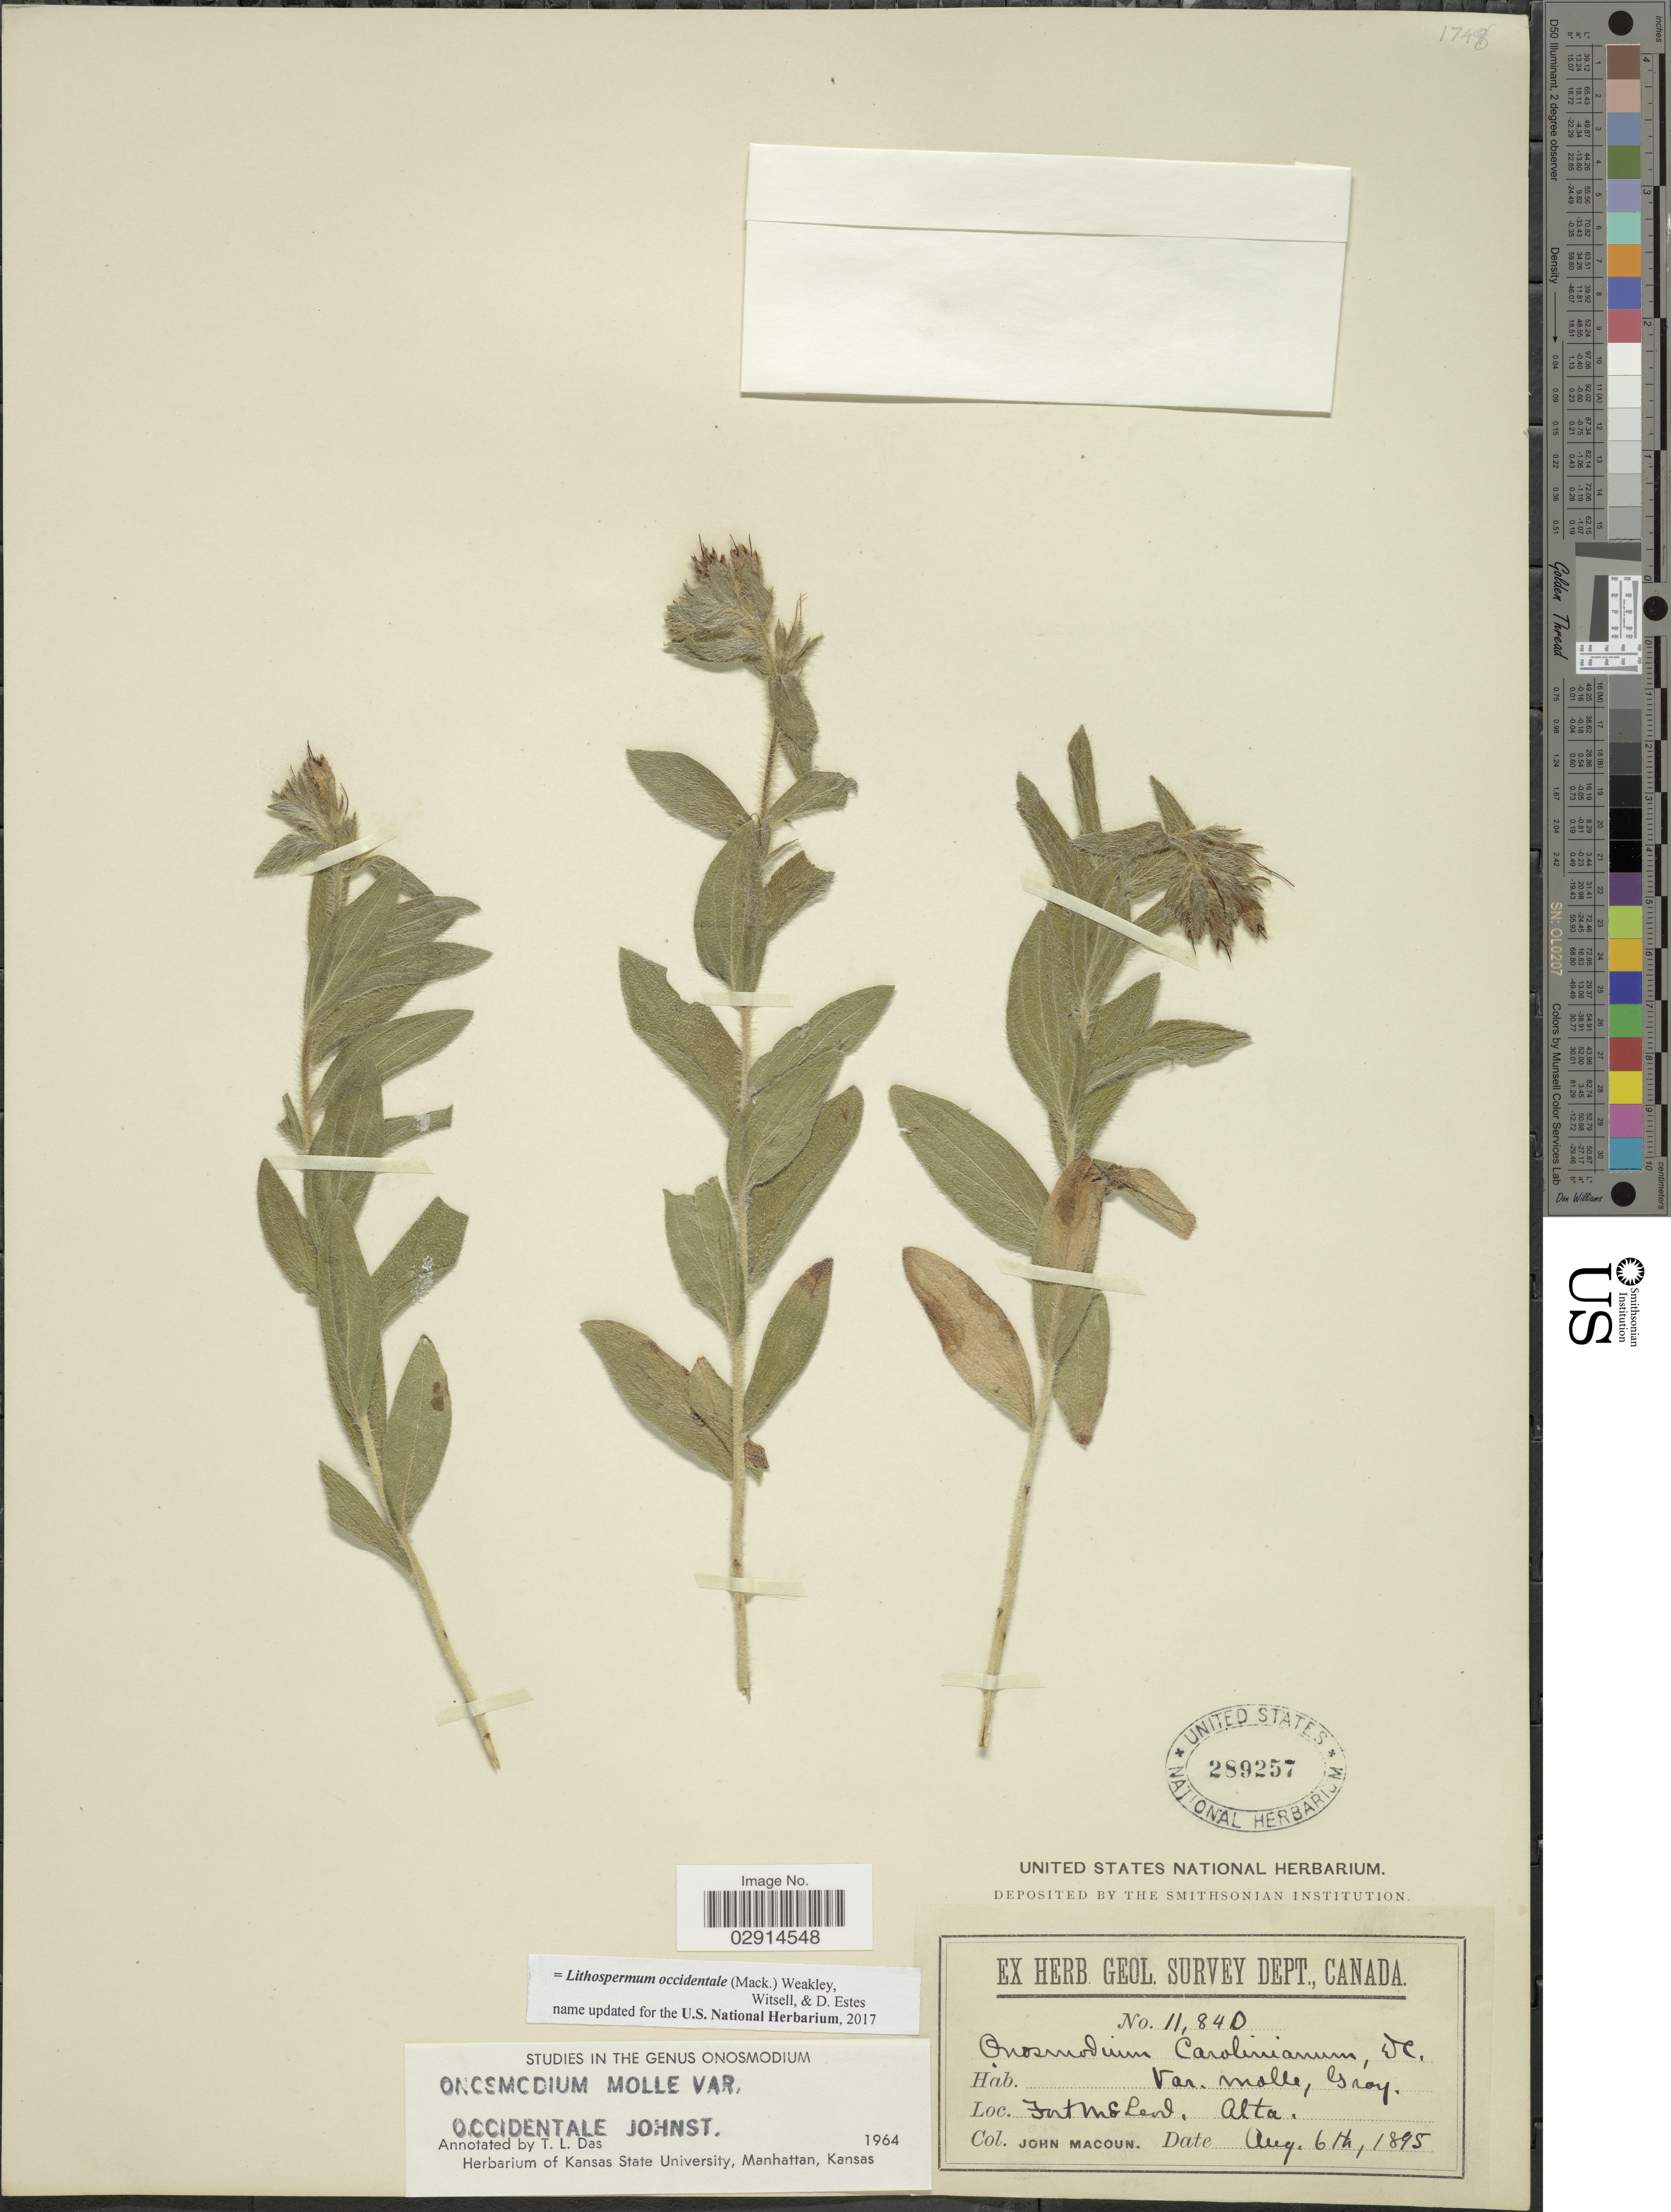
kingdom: Plantae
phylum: Tracheophyta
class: Magnoliopsida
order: Boraginales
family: Boraginaceae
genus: Lithospermum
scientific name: Lithospermum occidentale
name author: (Mack.) Weakley et al.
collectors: J. Macoun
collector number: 11840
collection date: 1895-08-06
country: Canada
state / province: Alberta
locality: Fort McLeod. Alta.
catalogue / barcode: US 289257